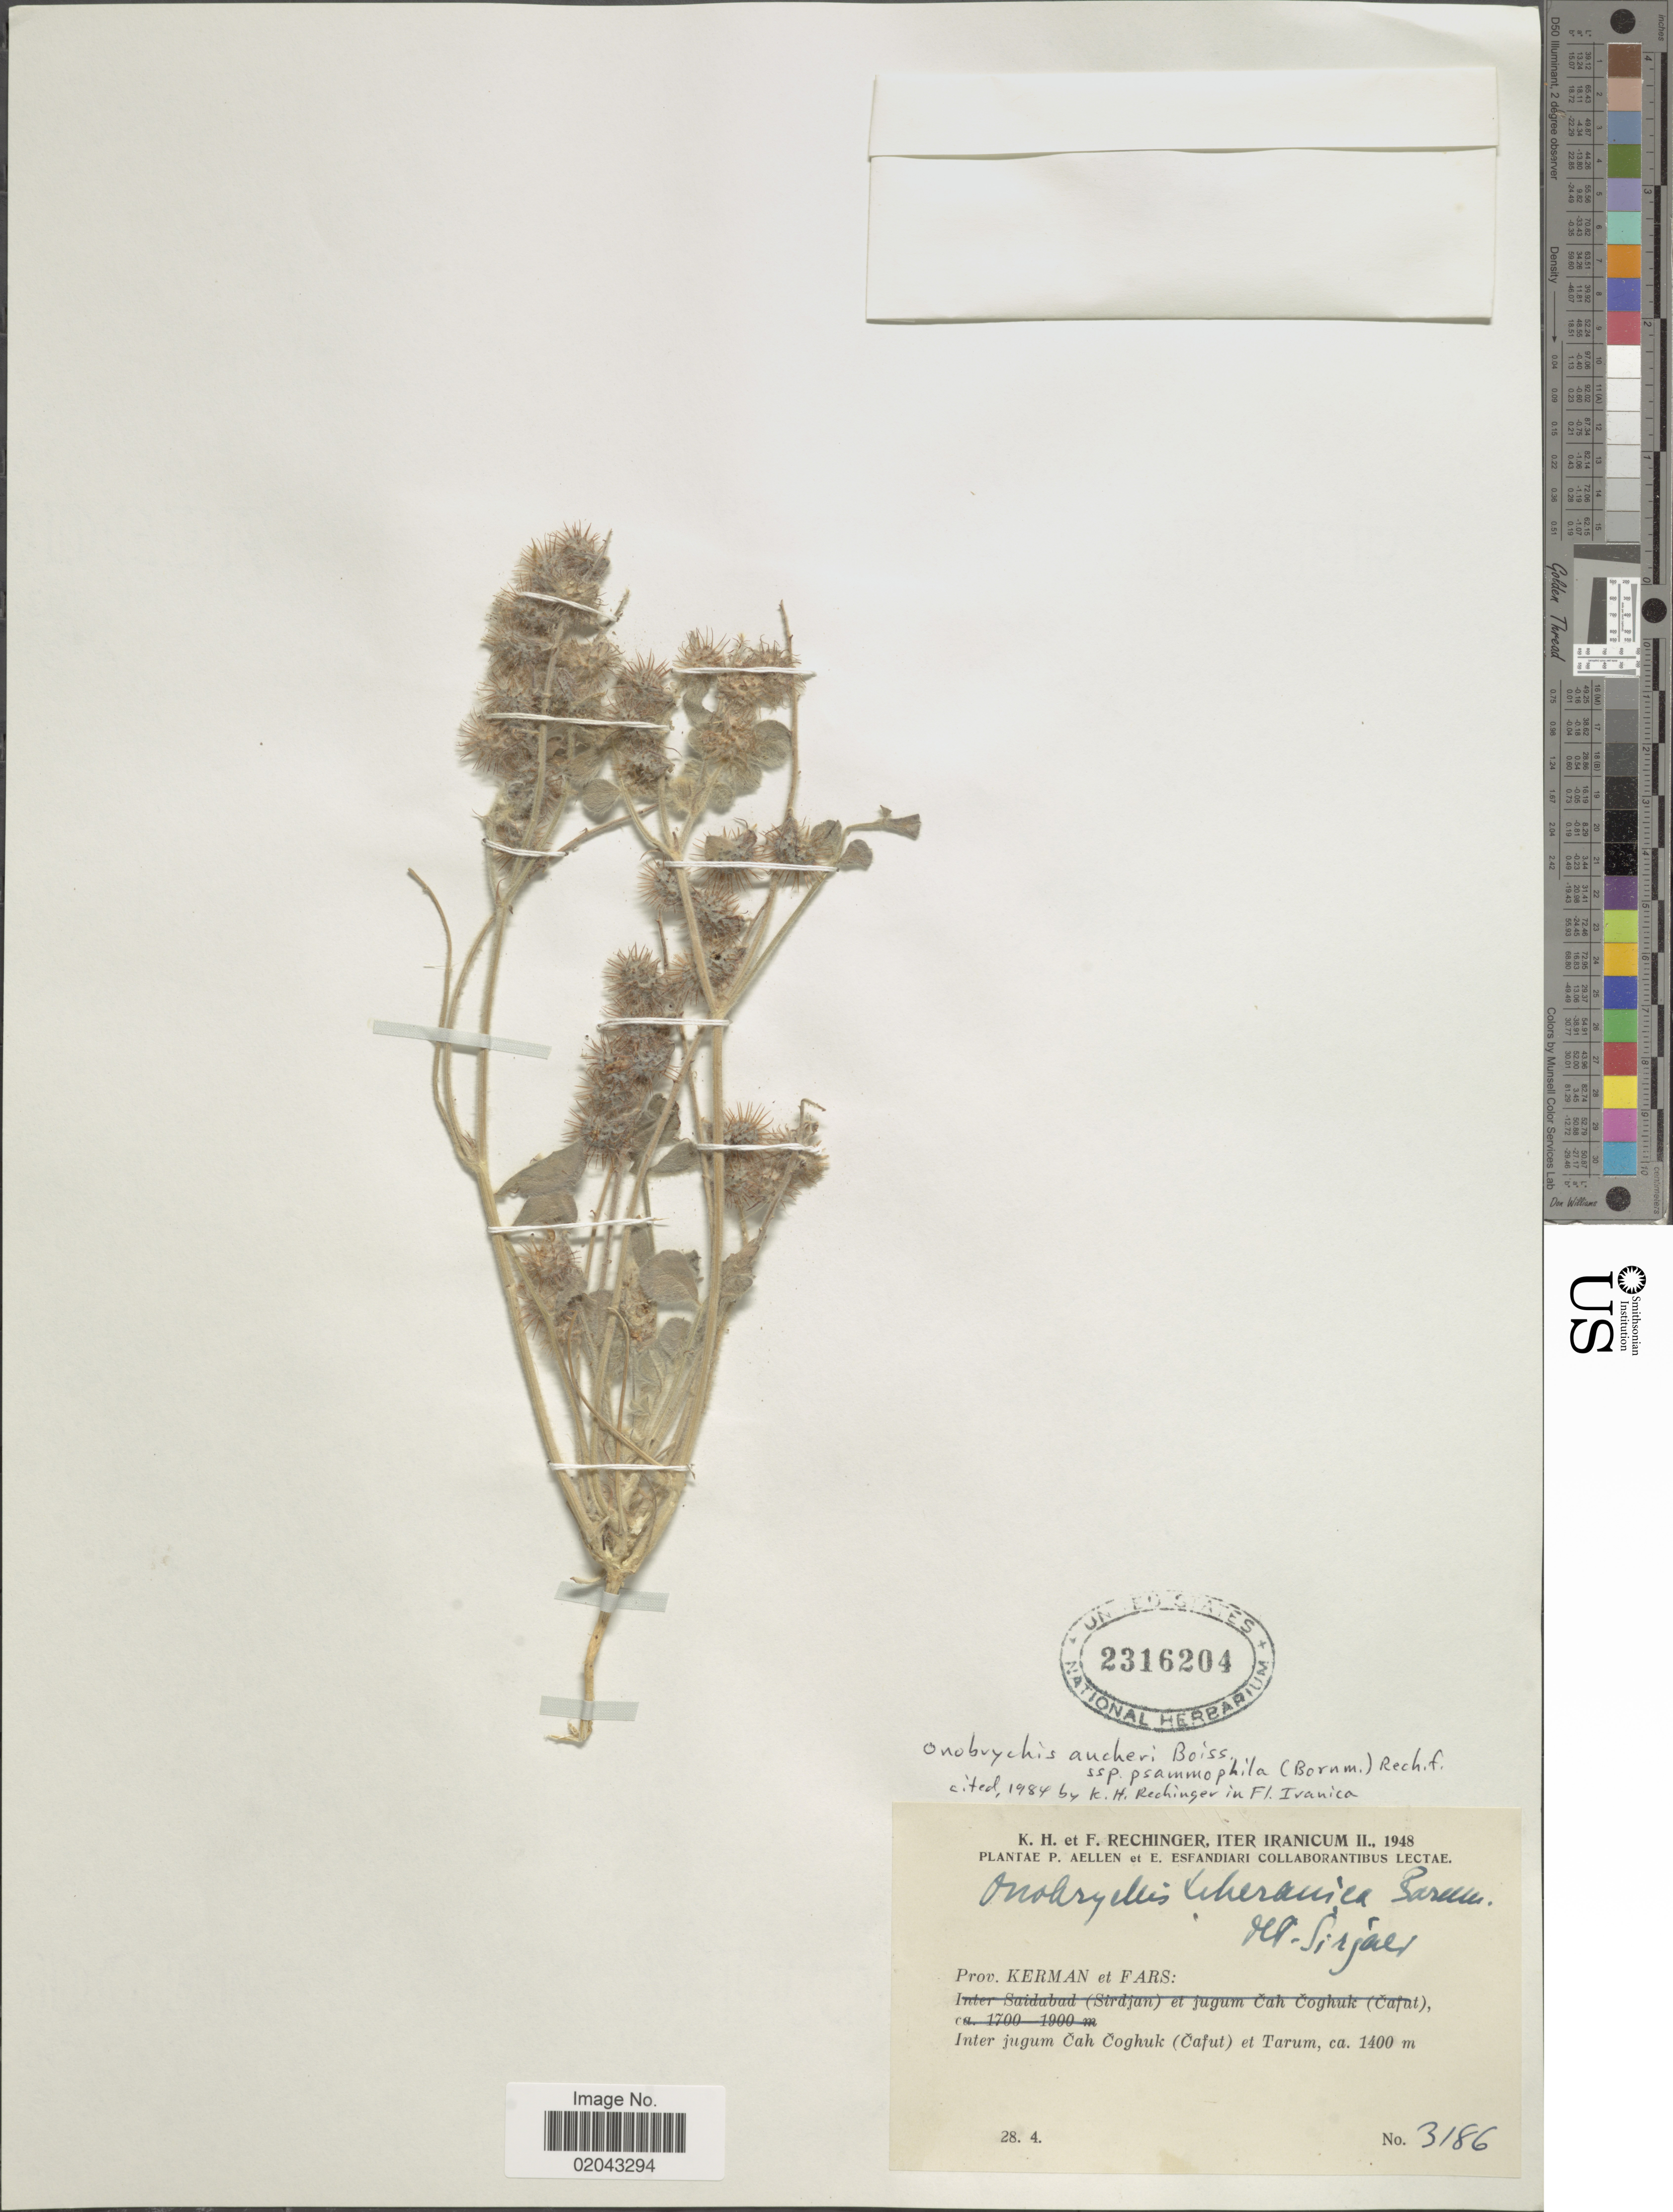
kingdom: Plantae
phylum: Tracheophyta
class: Magnoliopsida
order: Fabales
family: Fabaceae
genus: Onobrychis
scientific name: Onobrychis aucheri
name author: Boiss.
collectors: K. H. Rechinger & F. Rechinger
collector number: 3186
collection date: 1948-04-28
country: Iran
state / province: Kerman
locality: Prov. Kerman et Fars. Inter jugum Cah Coghuk (Cafut) et Tarum.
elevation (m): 1400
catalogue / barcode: US 2316204